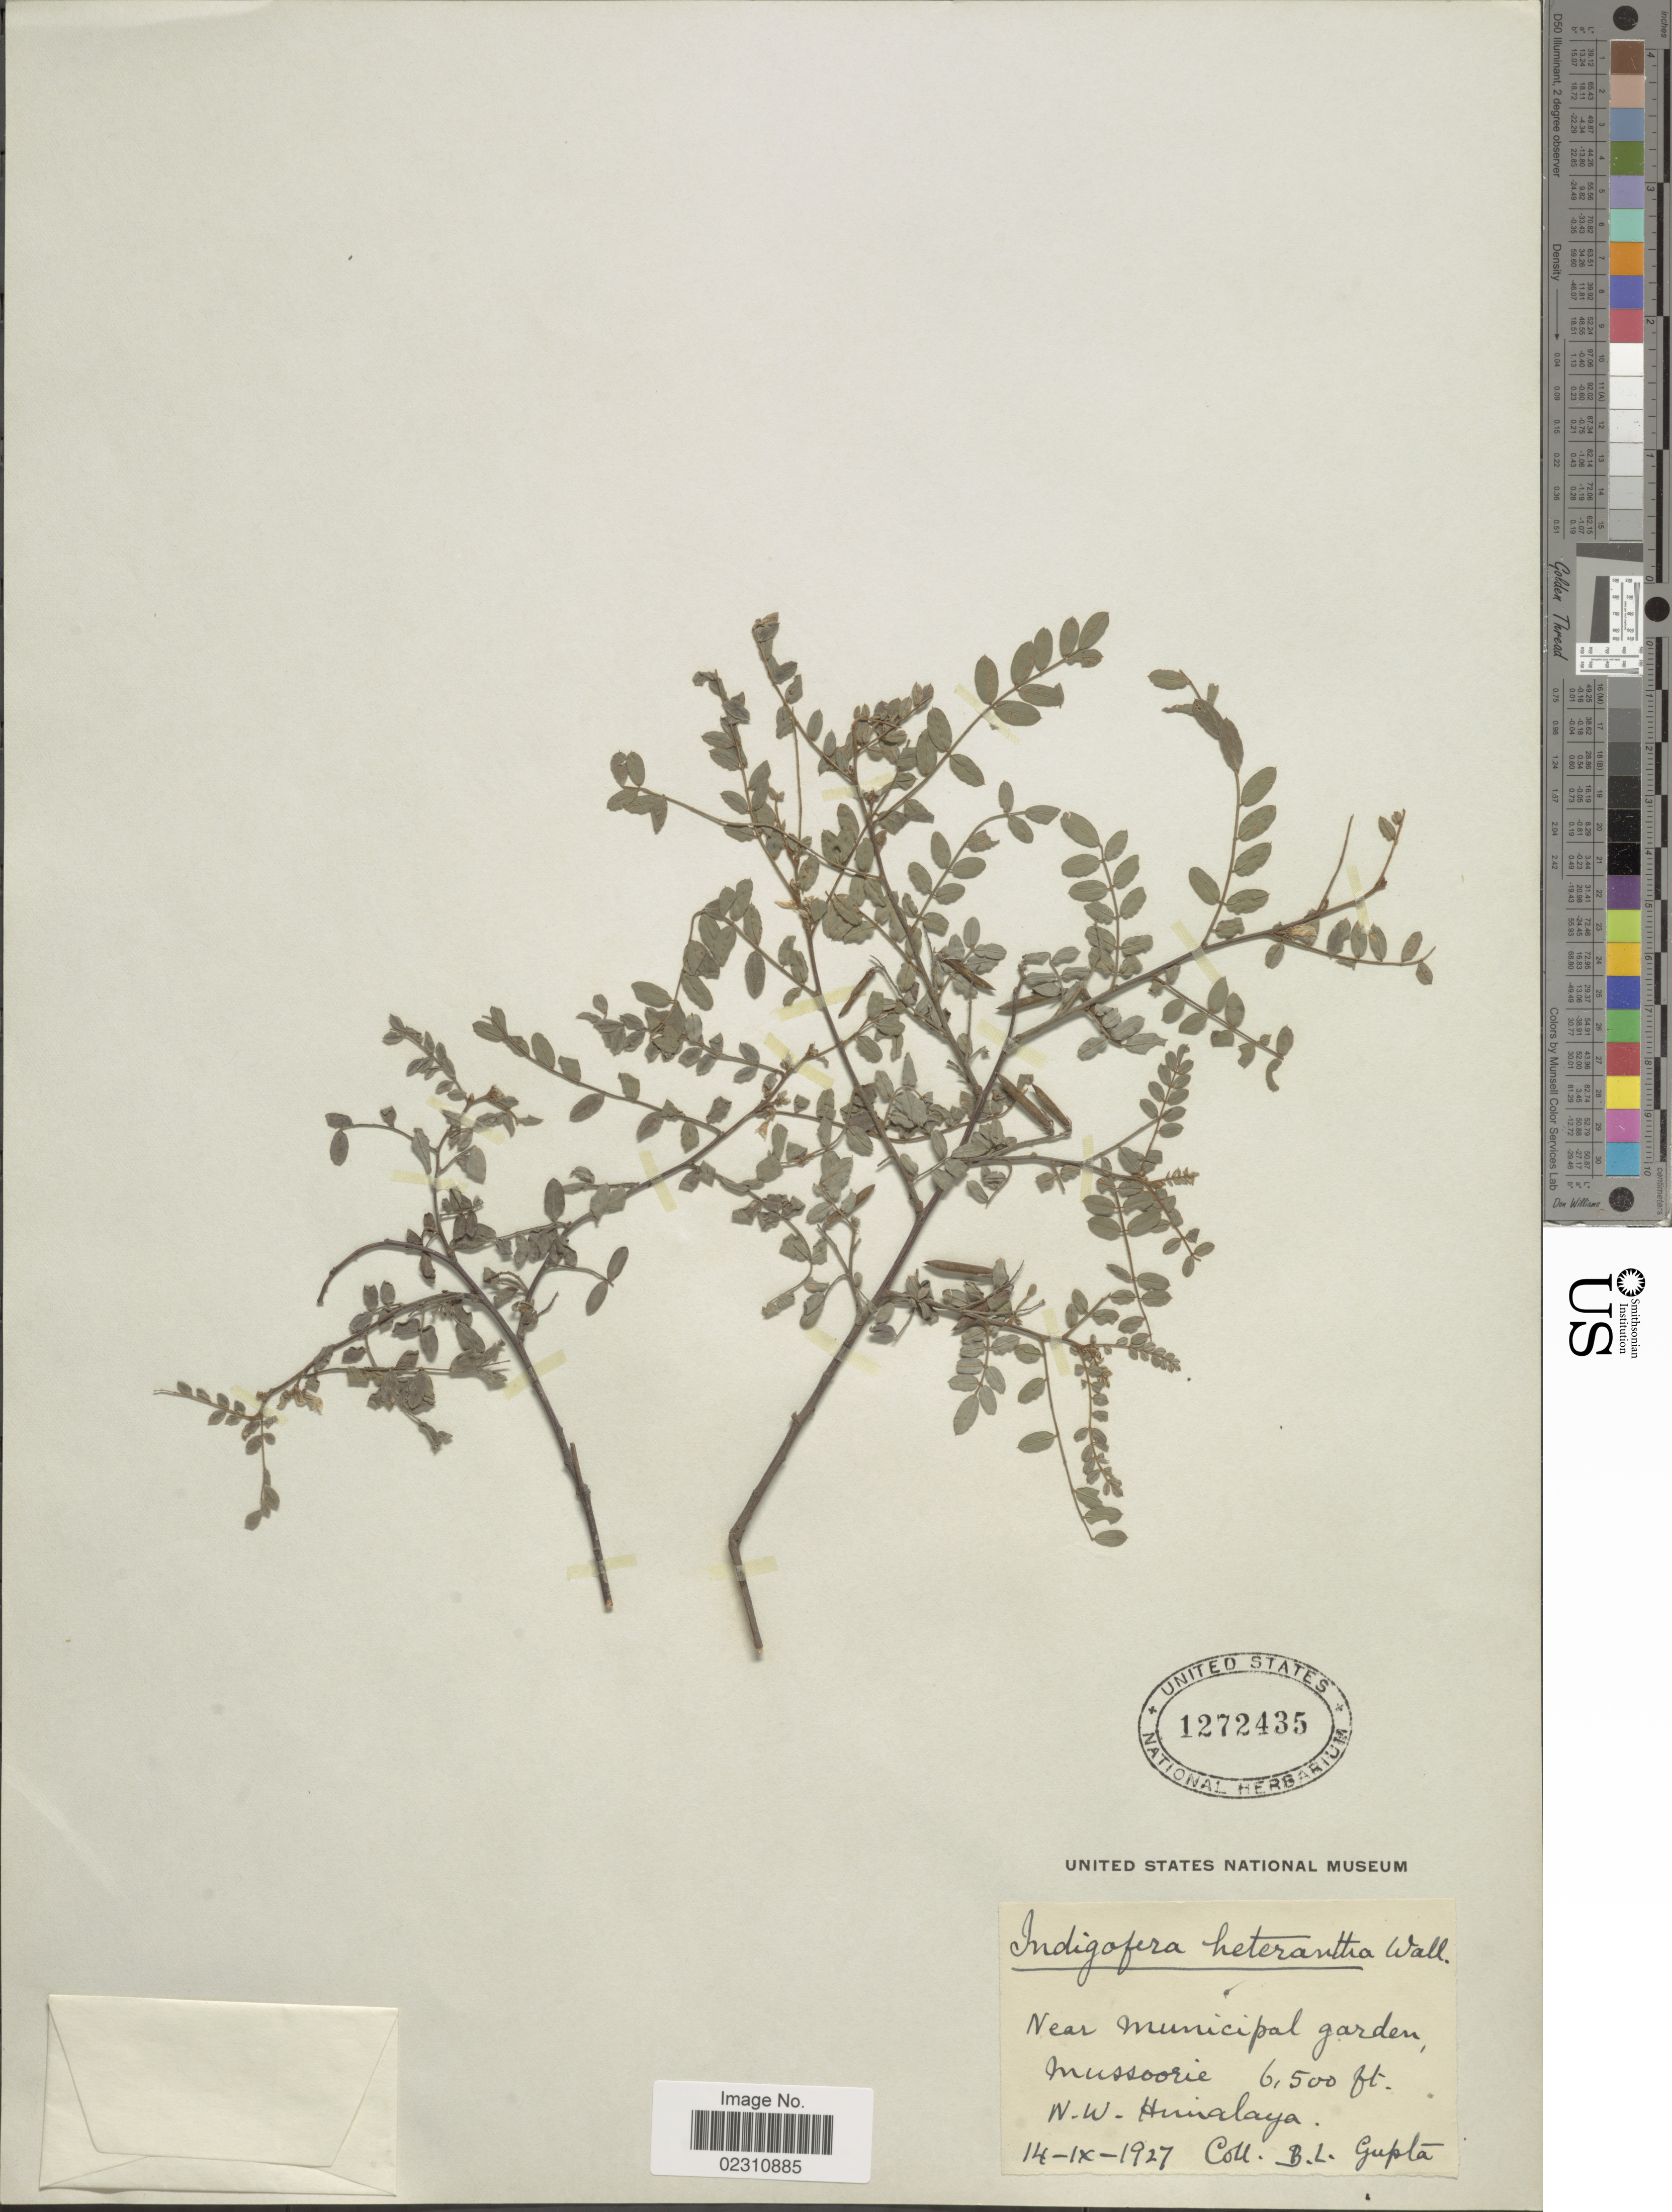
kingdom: Plantae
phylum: Tracheophyta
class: Magnoliopsida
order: Fabales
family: Fabaceae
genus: Indigofera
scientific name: Indigofera gerardiana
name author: Wall.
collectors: B. L. Gupta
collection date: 1927-09-14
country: India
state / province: Uttarakhand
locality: Near Municipal garden, Mussoorie, N.W. Himalaya.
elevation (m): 1981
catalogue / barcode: US 1272435